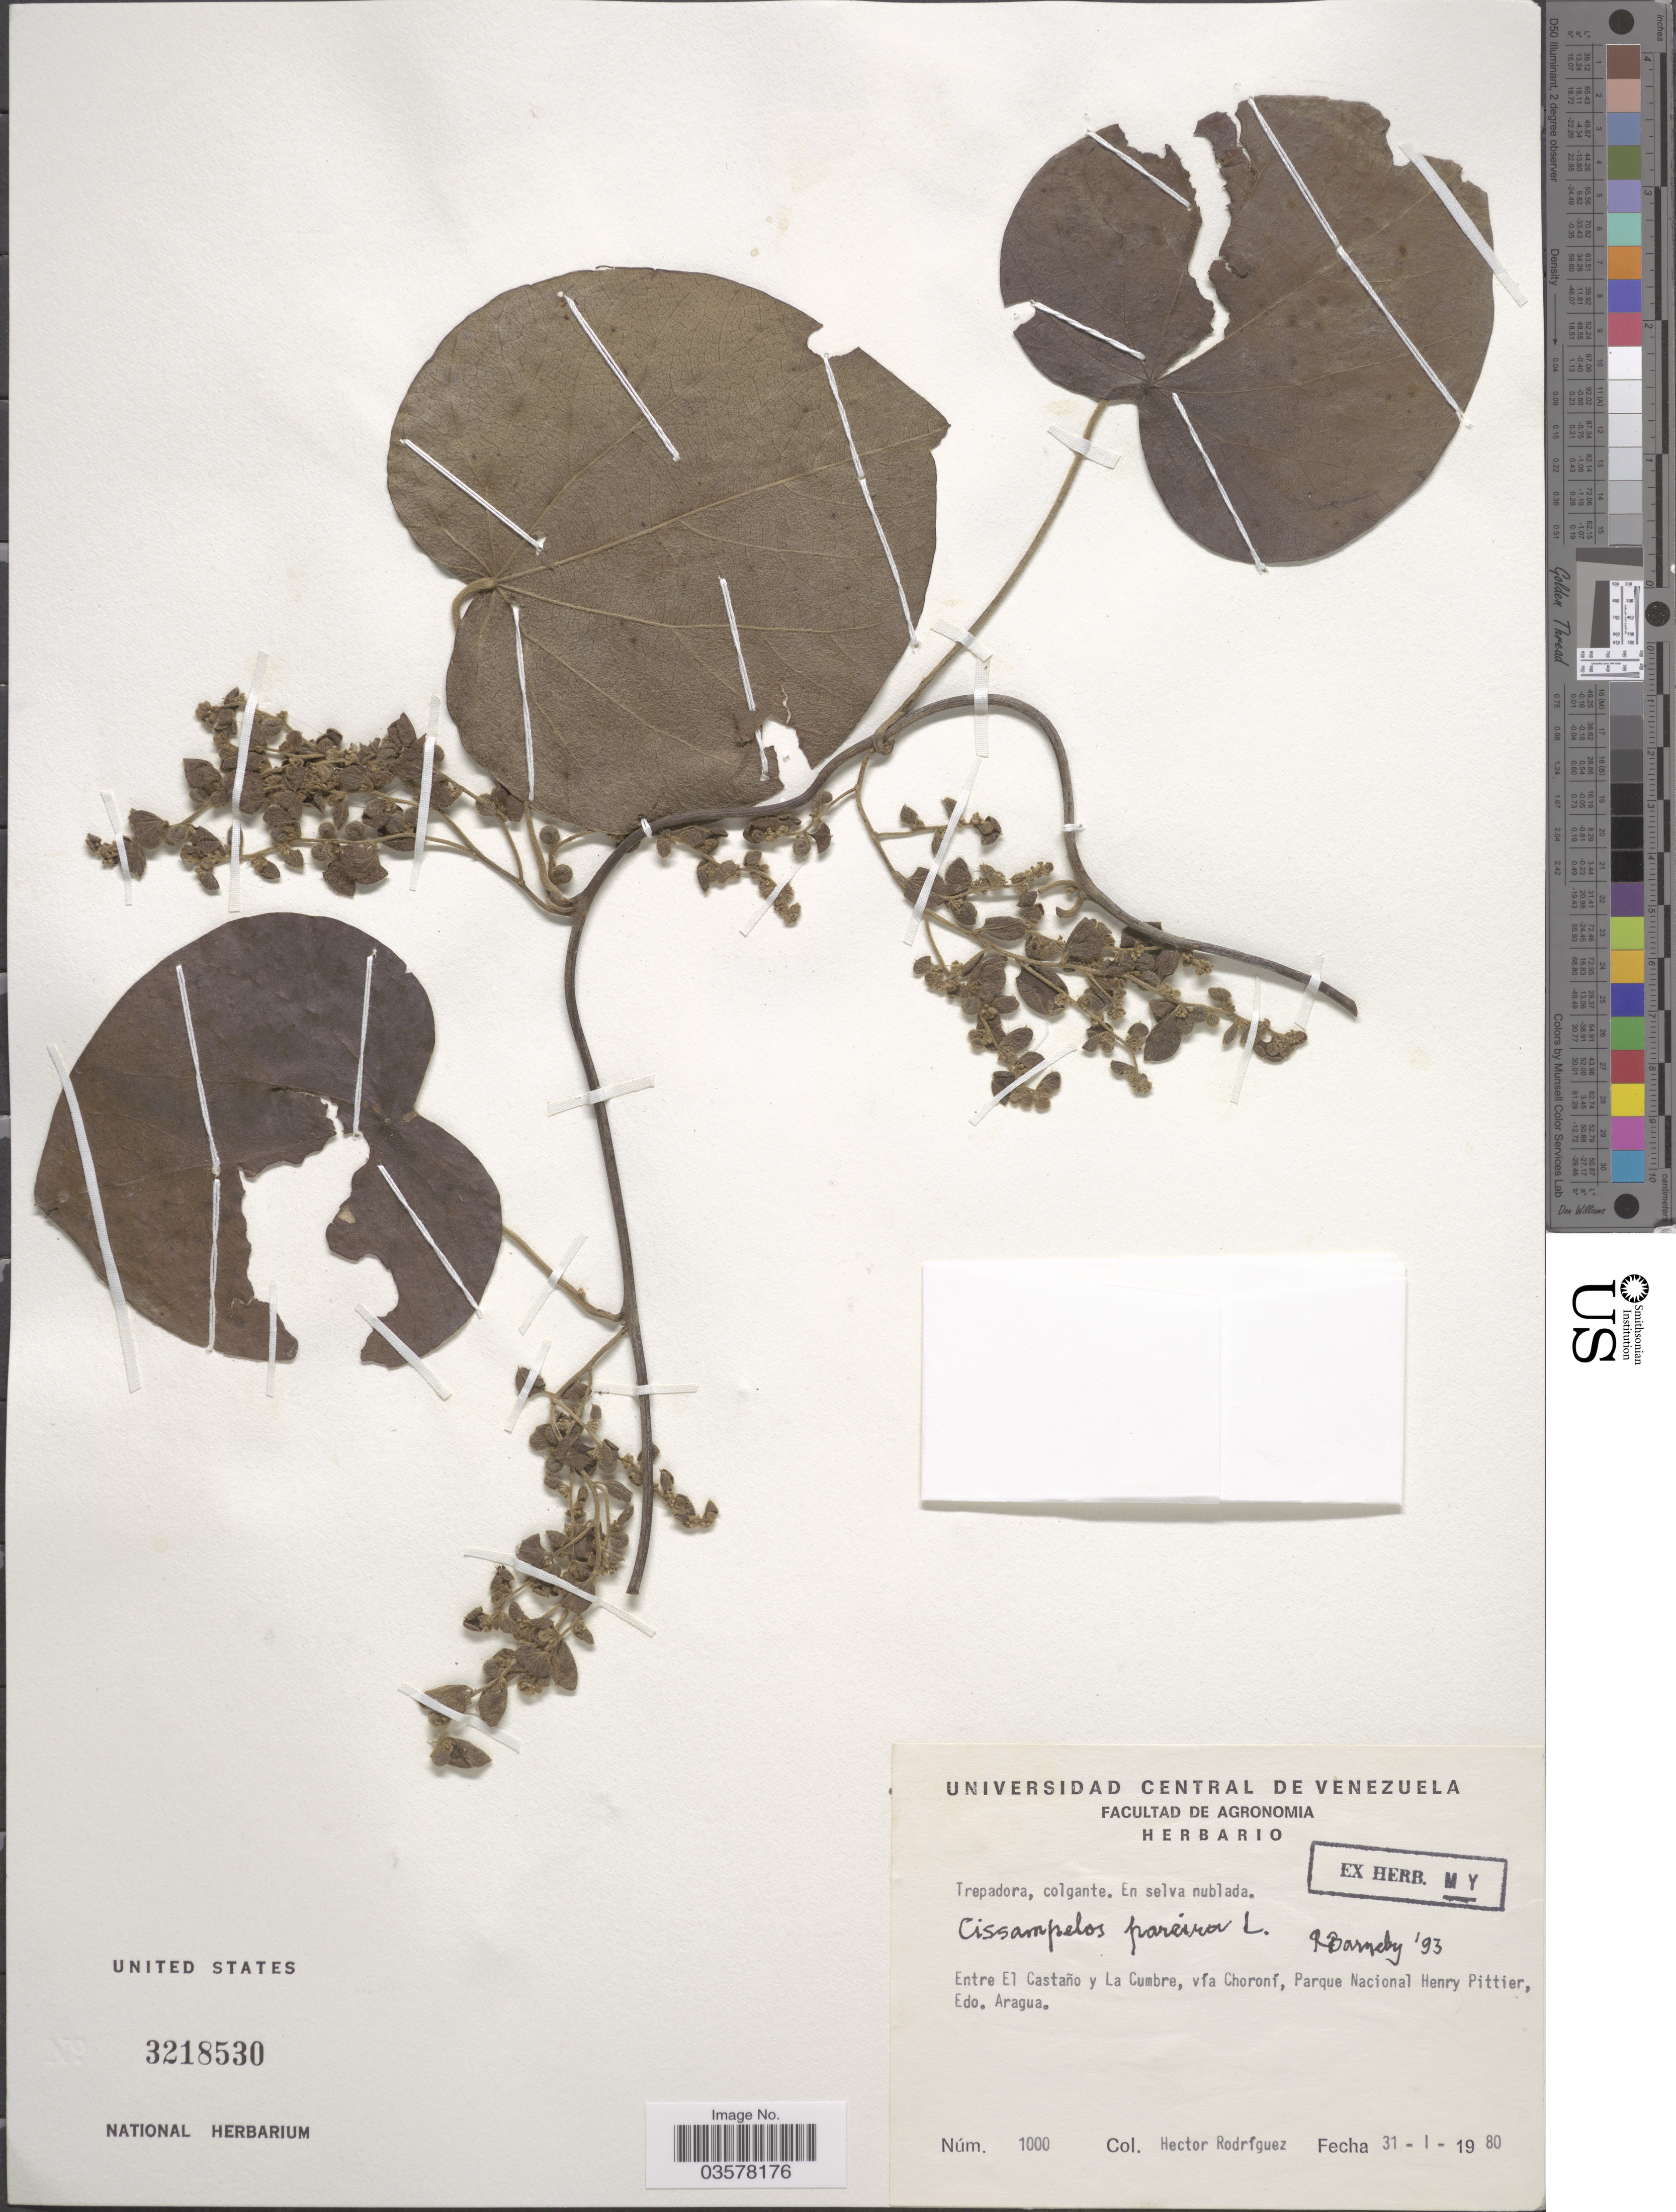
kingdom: Plantae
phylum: Tracheophyta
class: Magnoliopsida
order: Ranunculales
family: Menispermaceae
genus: Cissampelos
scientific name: Cissampelos pareira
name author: L.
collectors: H. Rodríguez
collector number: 1000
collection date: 1980-01-31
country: Venezuela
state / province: Aragua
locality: Entre El Castaño y La Cumbre, vía Choroní, Parque Nacional Henry Pittier.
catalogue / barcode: US 3218530